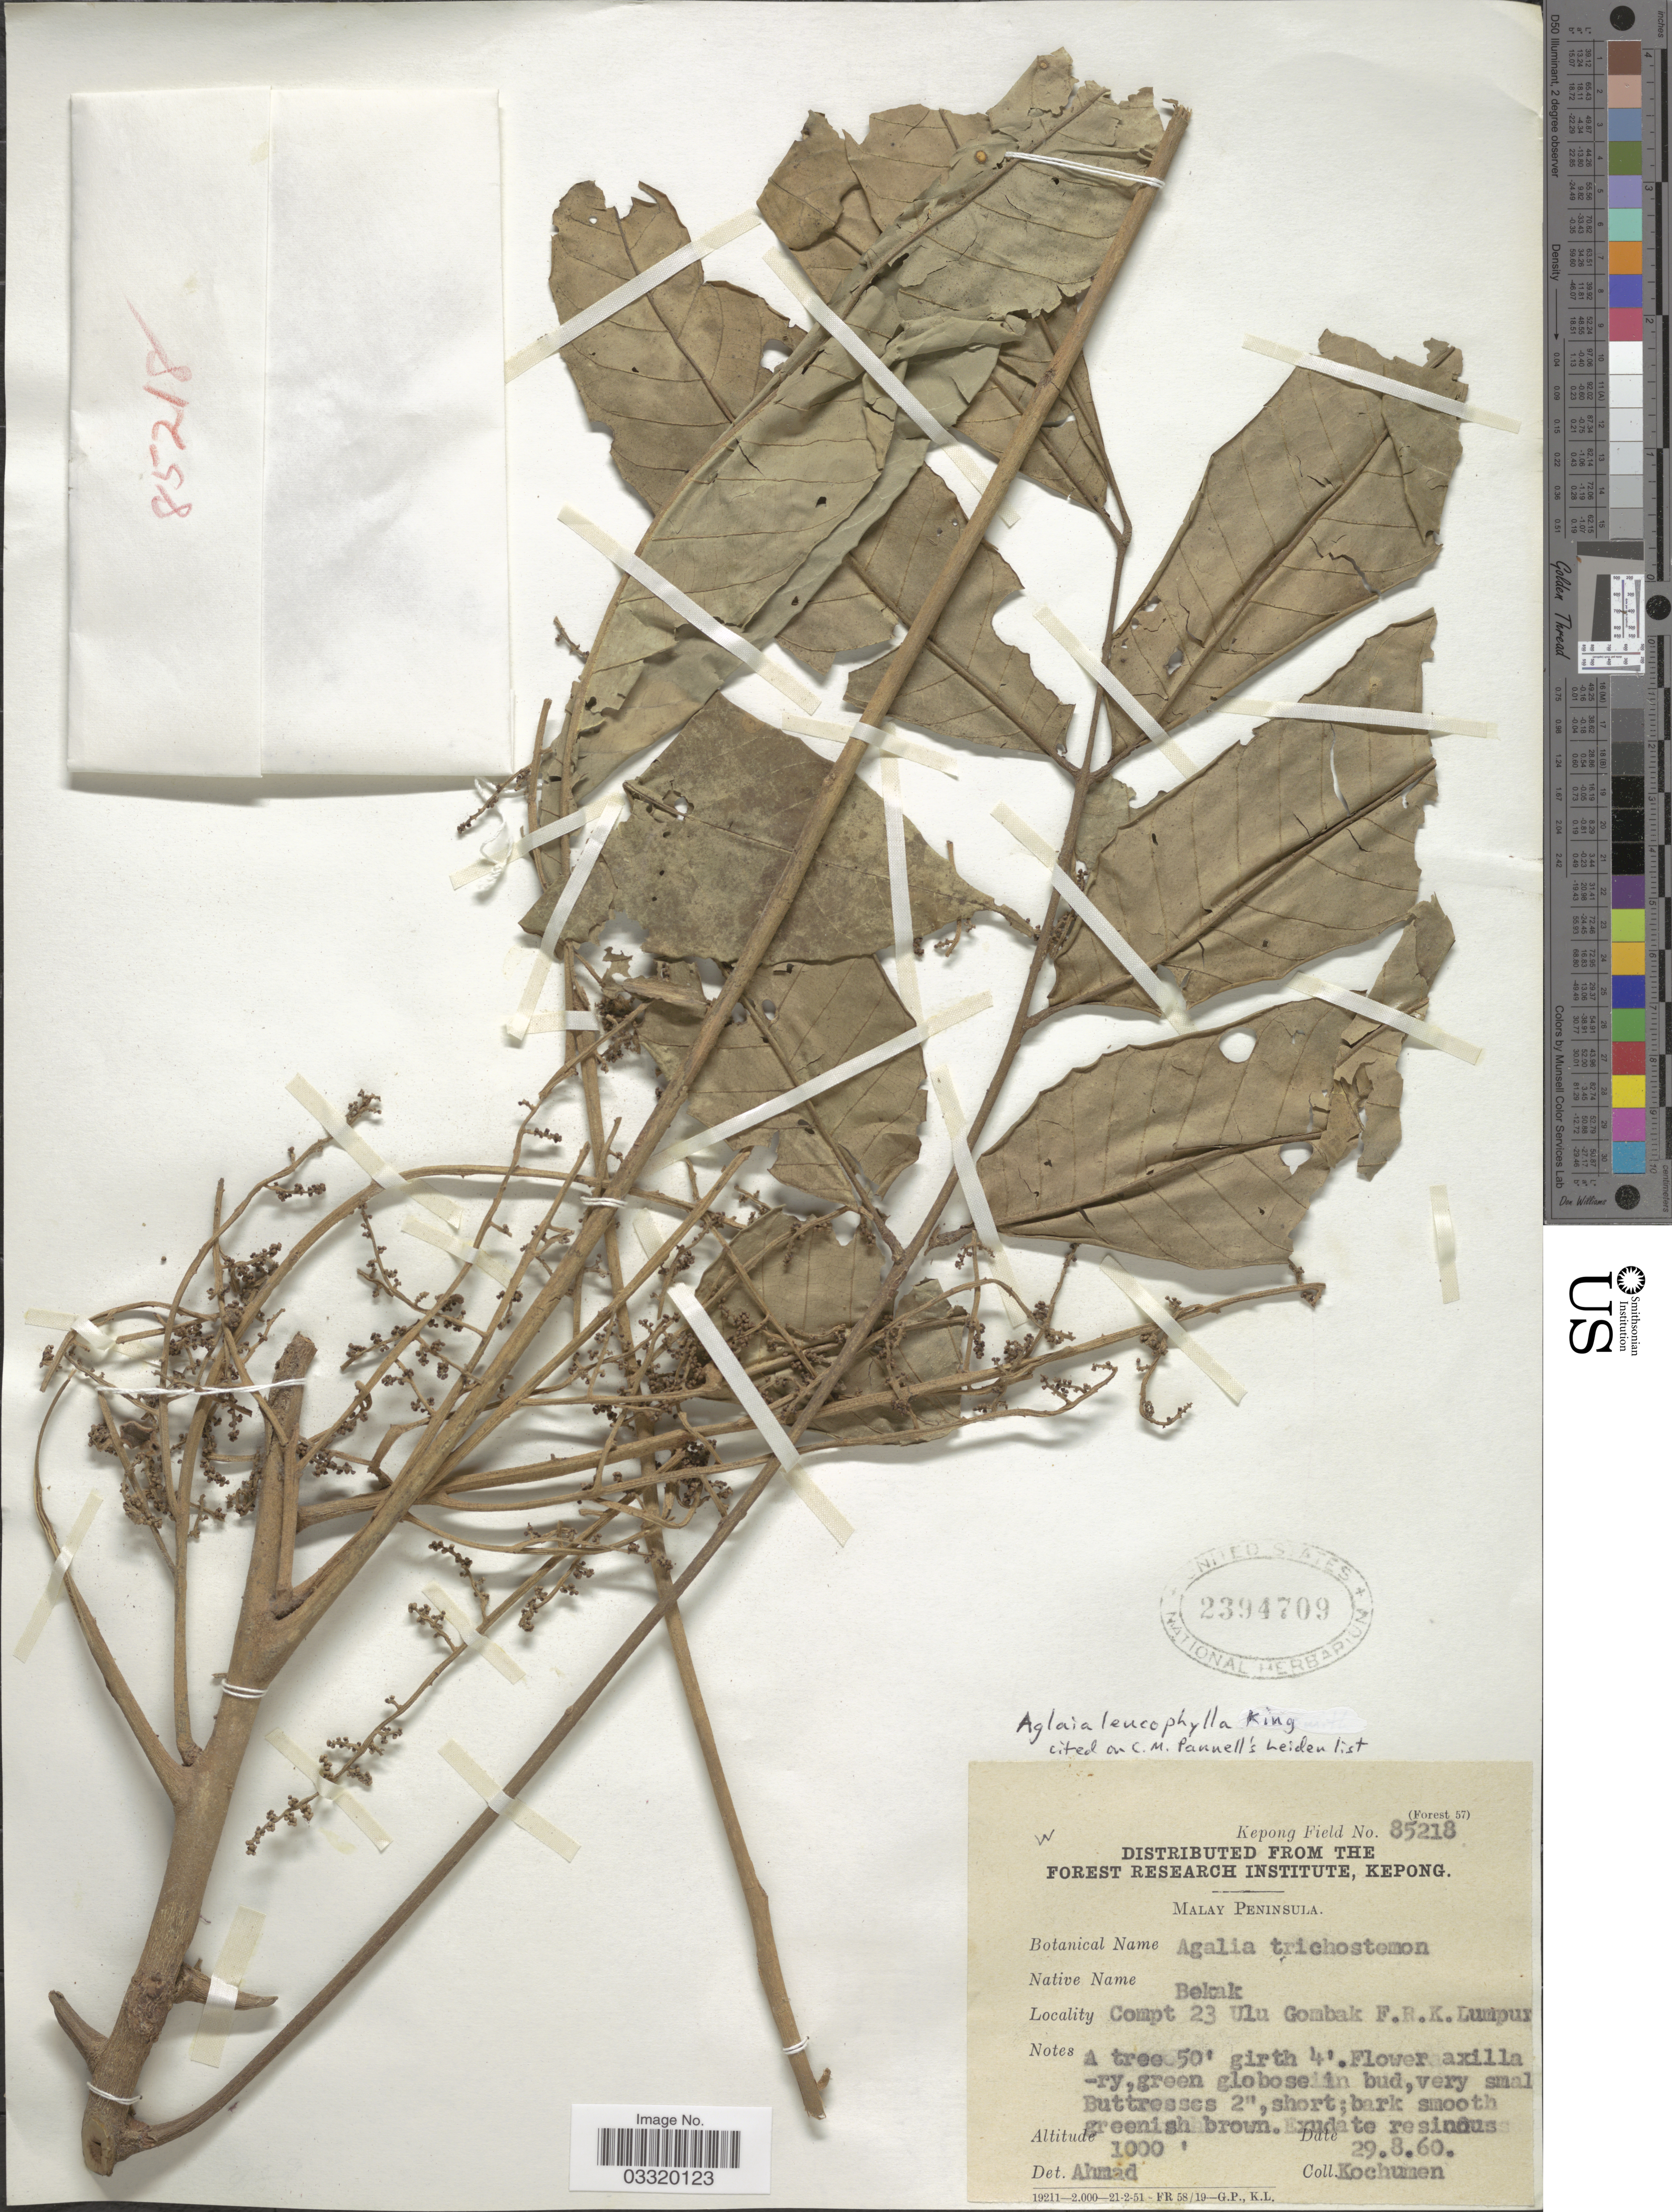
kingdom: Plantae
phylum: Tracheophyta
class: Magnoliopsida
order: Sapindales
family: Meliaceae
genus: Aglaia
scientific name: Aglaia leucophylla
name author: King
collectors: Kochummen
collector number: Kepong Field 85218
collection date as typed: Transcribed d/m/y: 29/8/60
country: Malaysia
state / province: Kuala Lumpur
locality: Malay Peninsula. Compt 23 Ulu Gombak F.R.K. Lumpur.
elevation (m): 305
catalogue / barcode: US 2394709